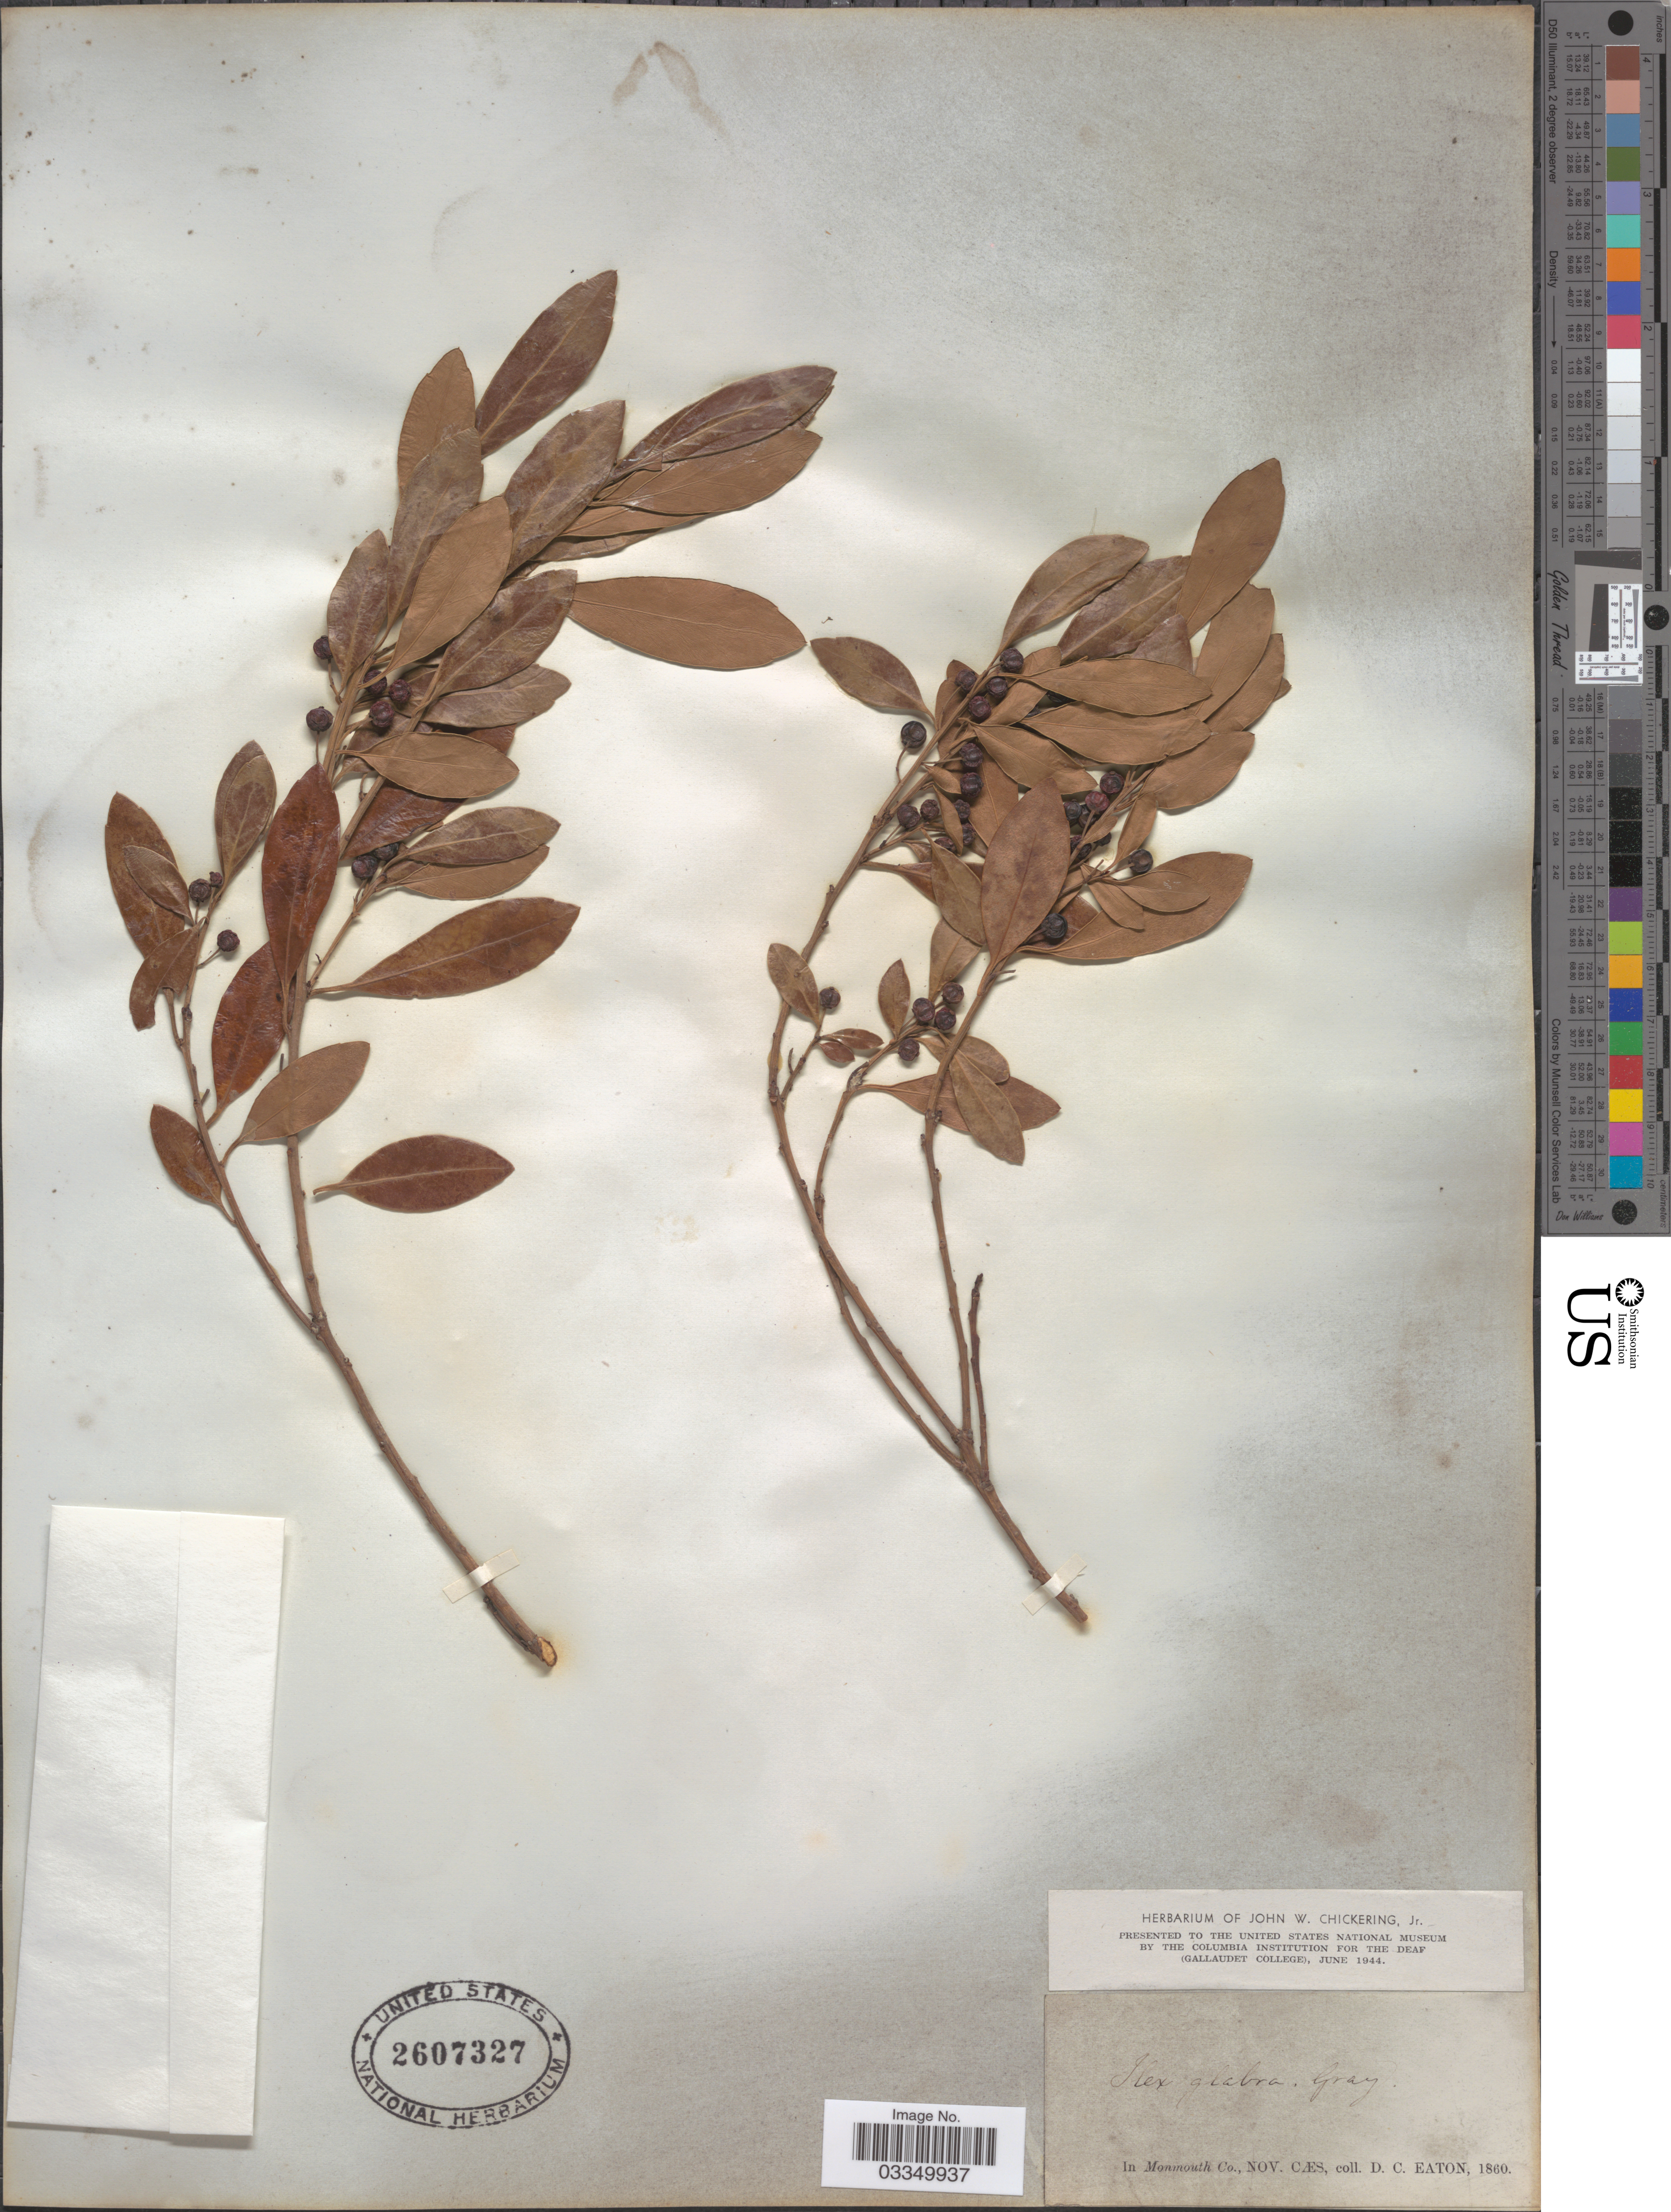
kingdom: Plantae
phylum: Tracheophyta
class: Magnoliopsida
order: Aquifoliales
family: Aquifoliaceae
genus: Ilex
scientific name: Ilex glabra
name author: (L.) A. Gray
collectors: D. Eaton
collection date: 1860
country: United States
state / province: New Jersey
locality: In Monmouth Co., Nov. Cæs.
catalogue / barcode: US 2607327